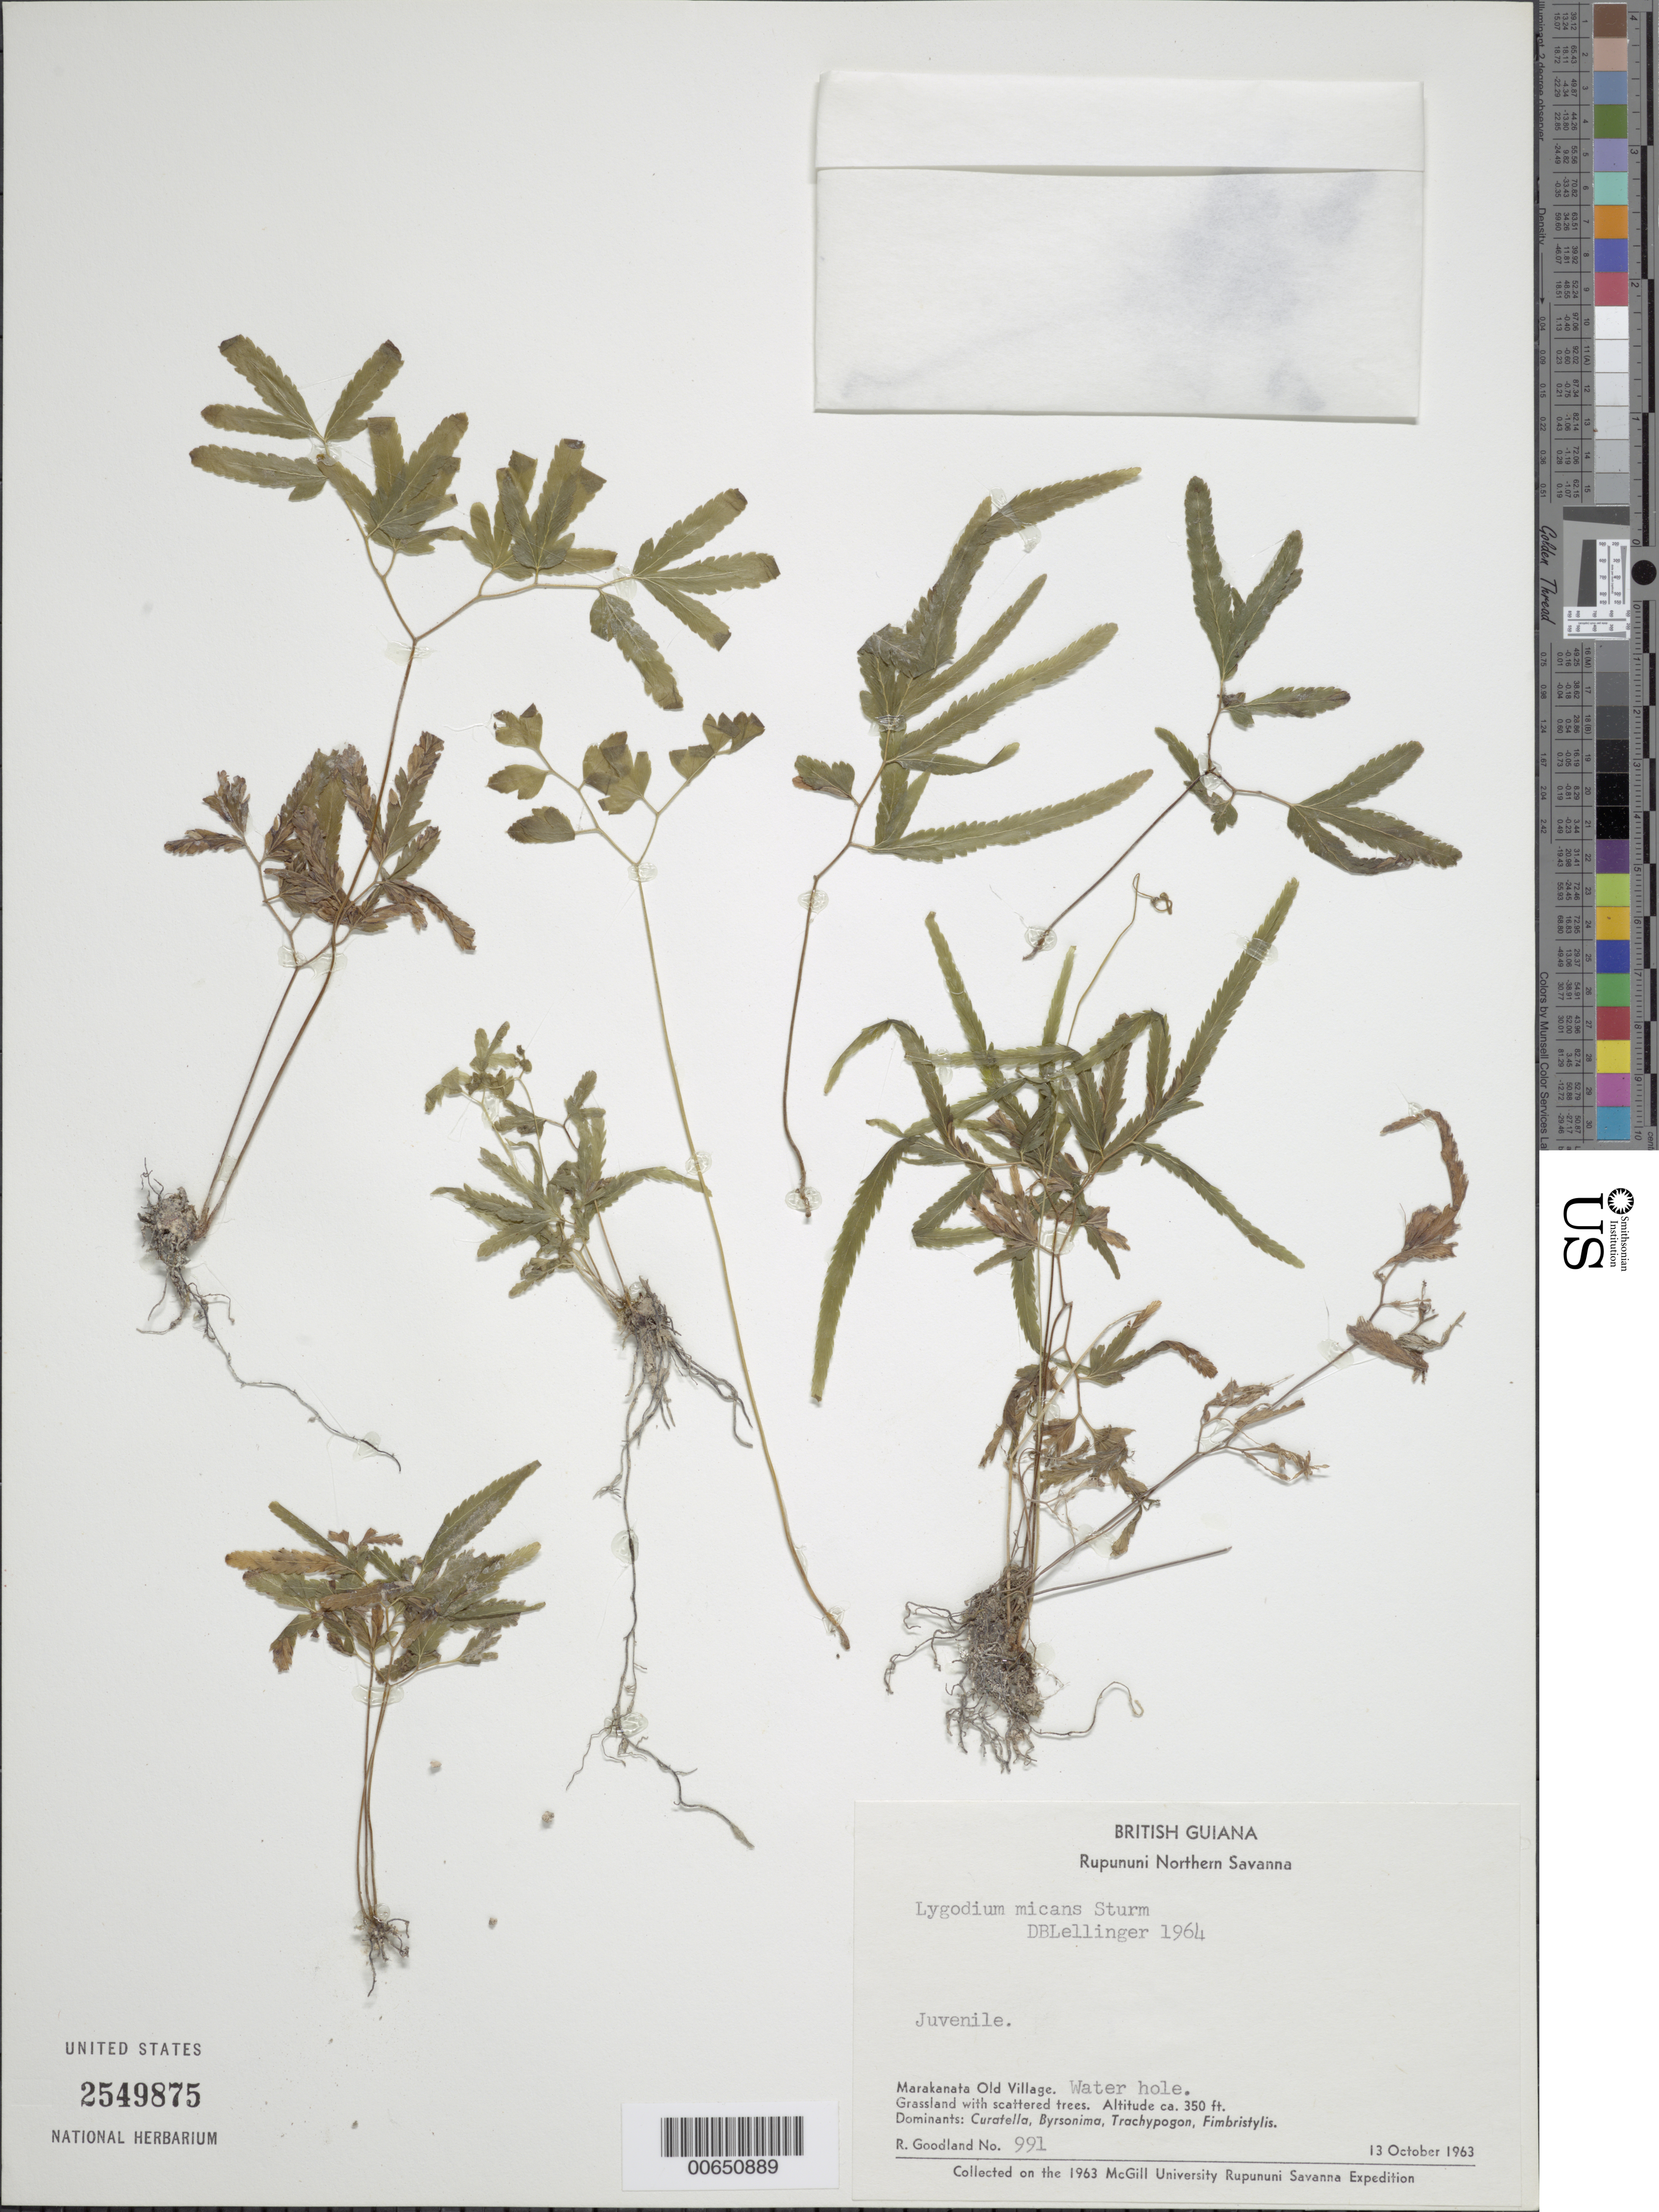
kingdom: Plantae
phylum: Tracheophyta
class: Polypodiopsida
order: Schizaeales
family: Lygodiaceae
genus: Lygodium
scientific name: Lygodium volubile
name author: Sw.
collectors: R. Goodland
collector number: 991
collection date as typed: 13-Oct-63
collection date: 1963-10-13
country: Guyana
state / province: U. Takutu-U. Essequibo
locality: Rupununi Northern Savanna, Marakanata Old Village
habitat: Near water hole. Grassland with scattered trees. Dominants: Curatella, Byrsonima, Trachypogon, Fimbristylis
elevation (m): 107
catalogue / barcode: US 2549875